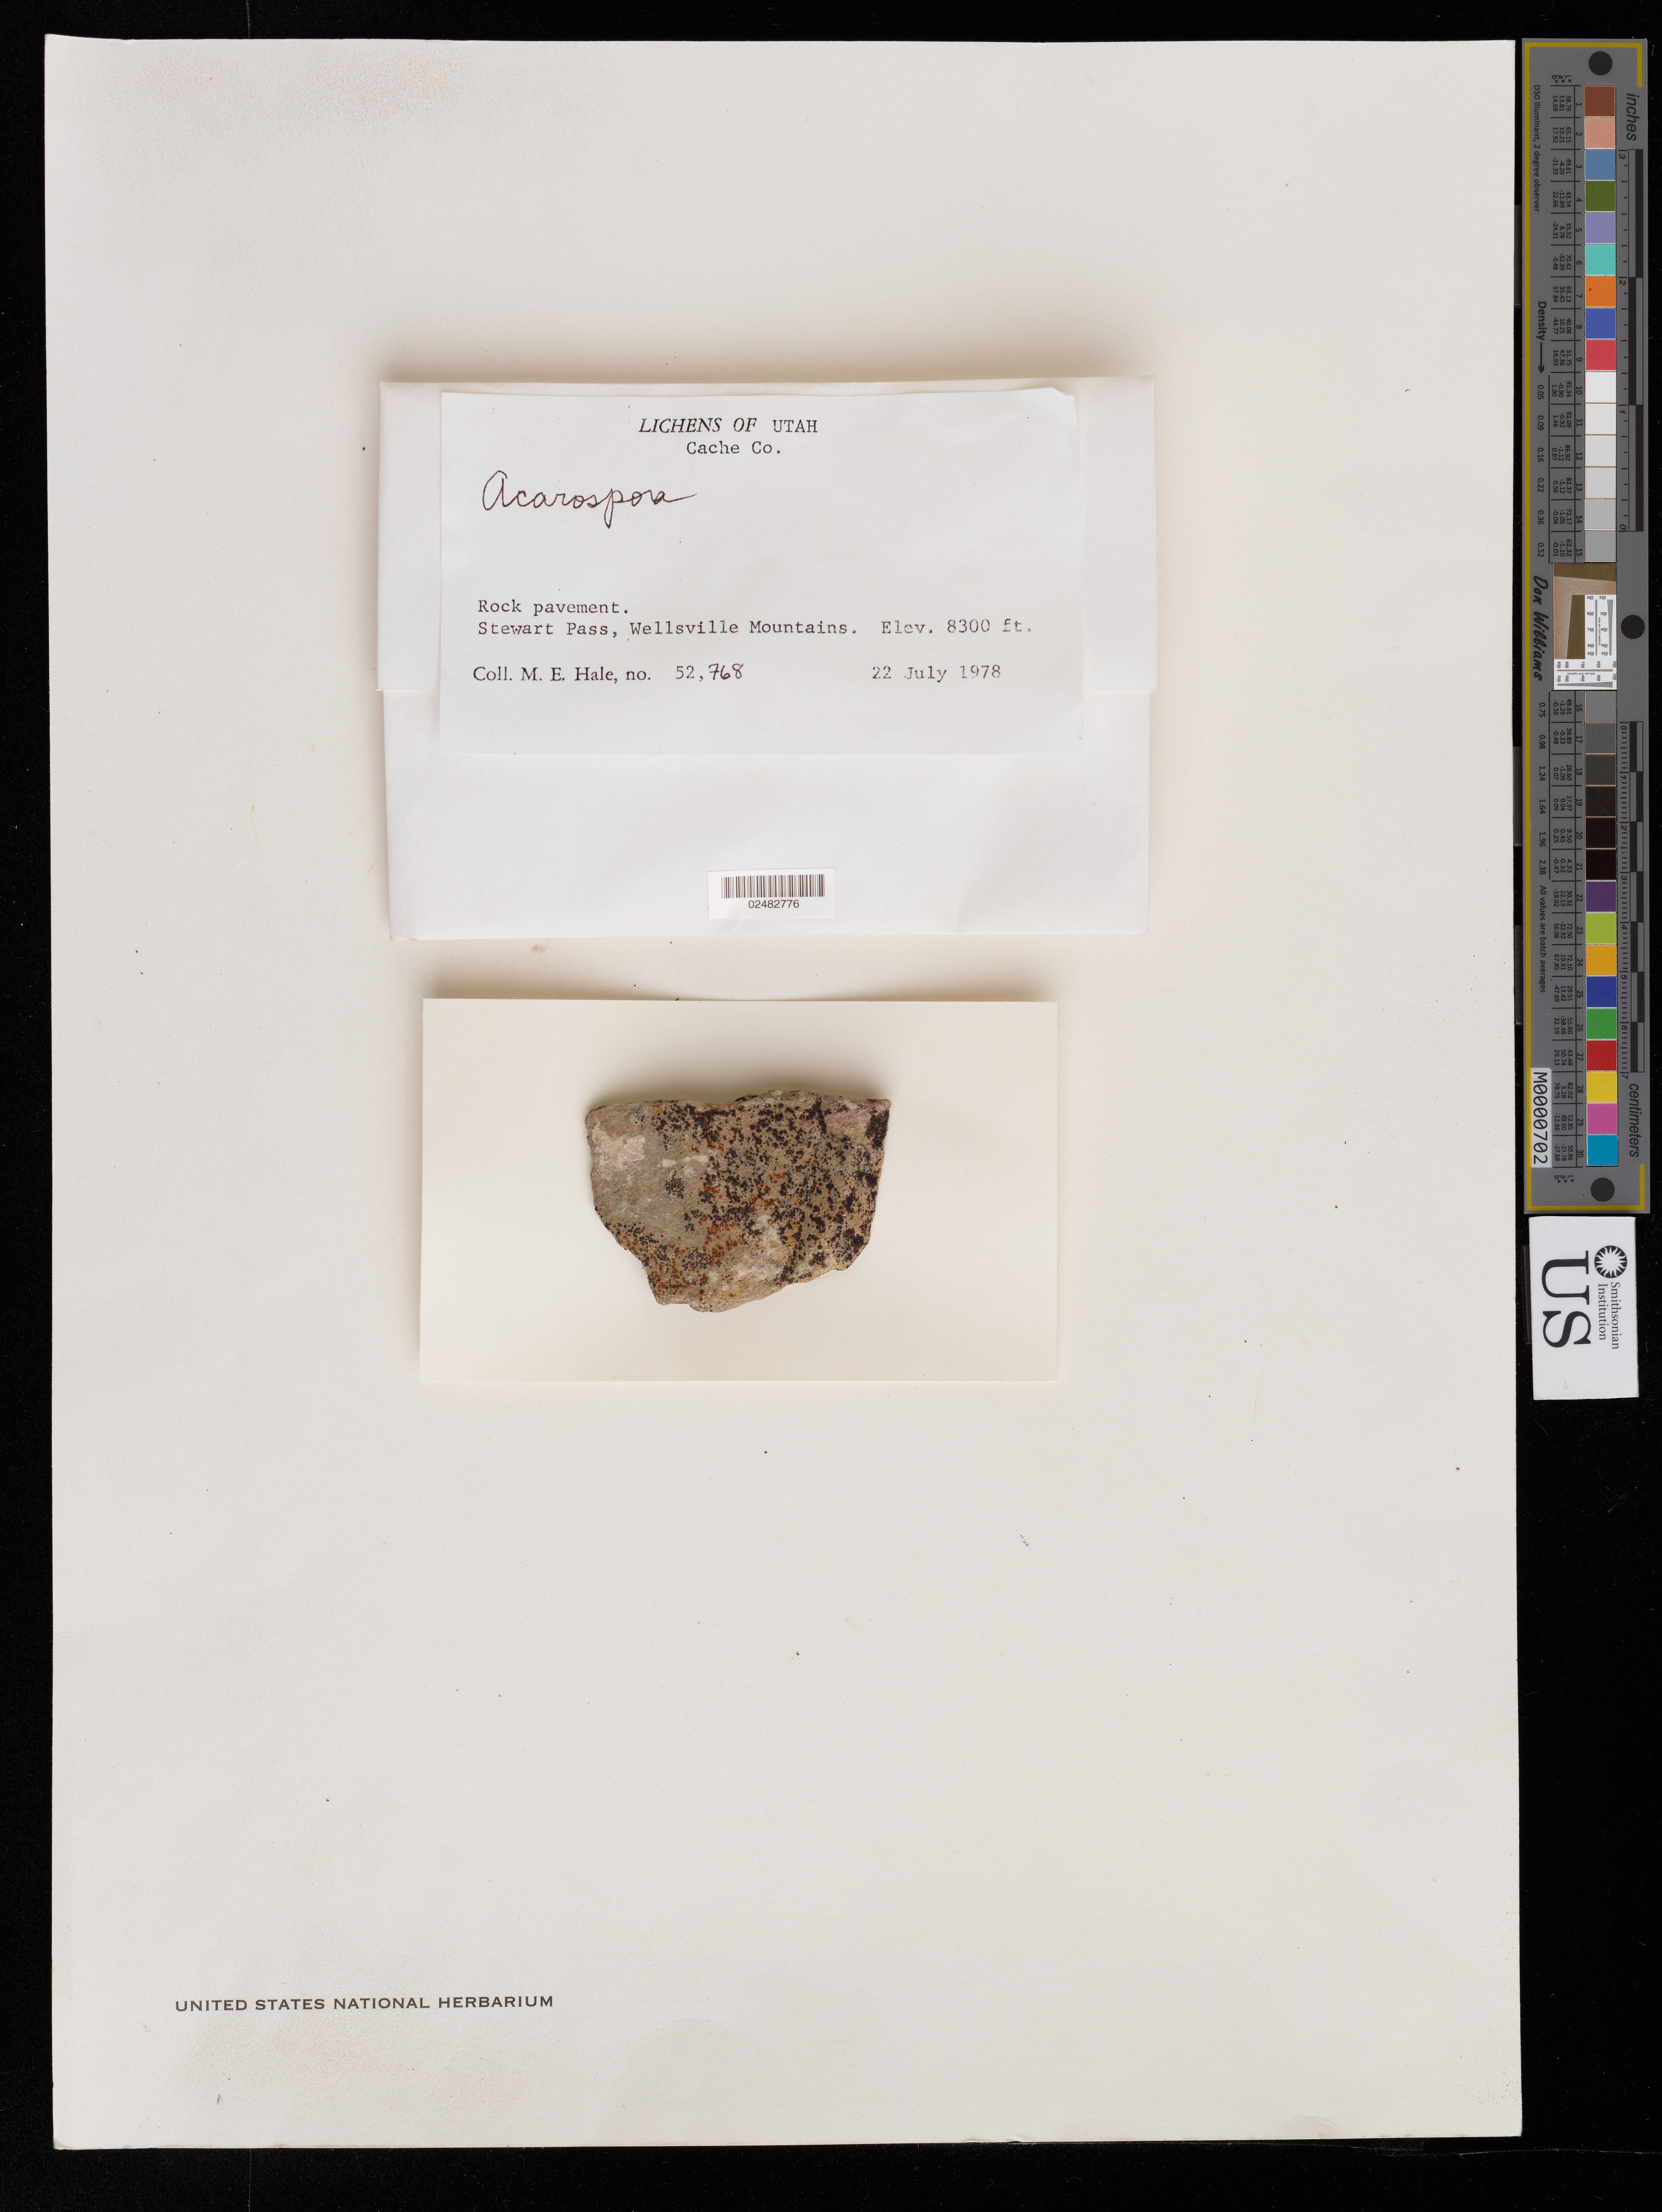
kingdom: Fungi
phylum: Ascomycota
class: Lecanoromycetes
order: Acarosporales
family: Acarosporaceae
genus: Acarospora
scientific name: Acarospora sp.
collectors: M. Hale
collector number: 52768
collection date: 1978-07-22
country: United States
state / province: Utah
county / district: Cache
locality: Wellsville mtns., Stewart Pass